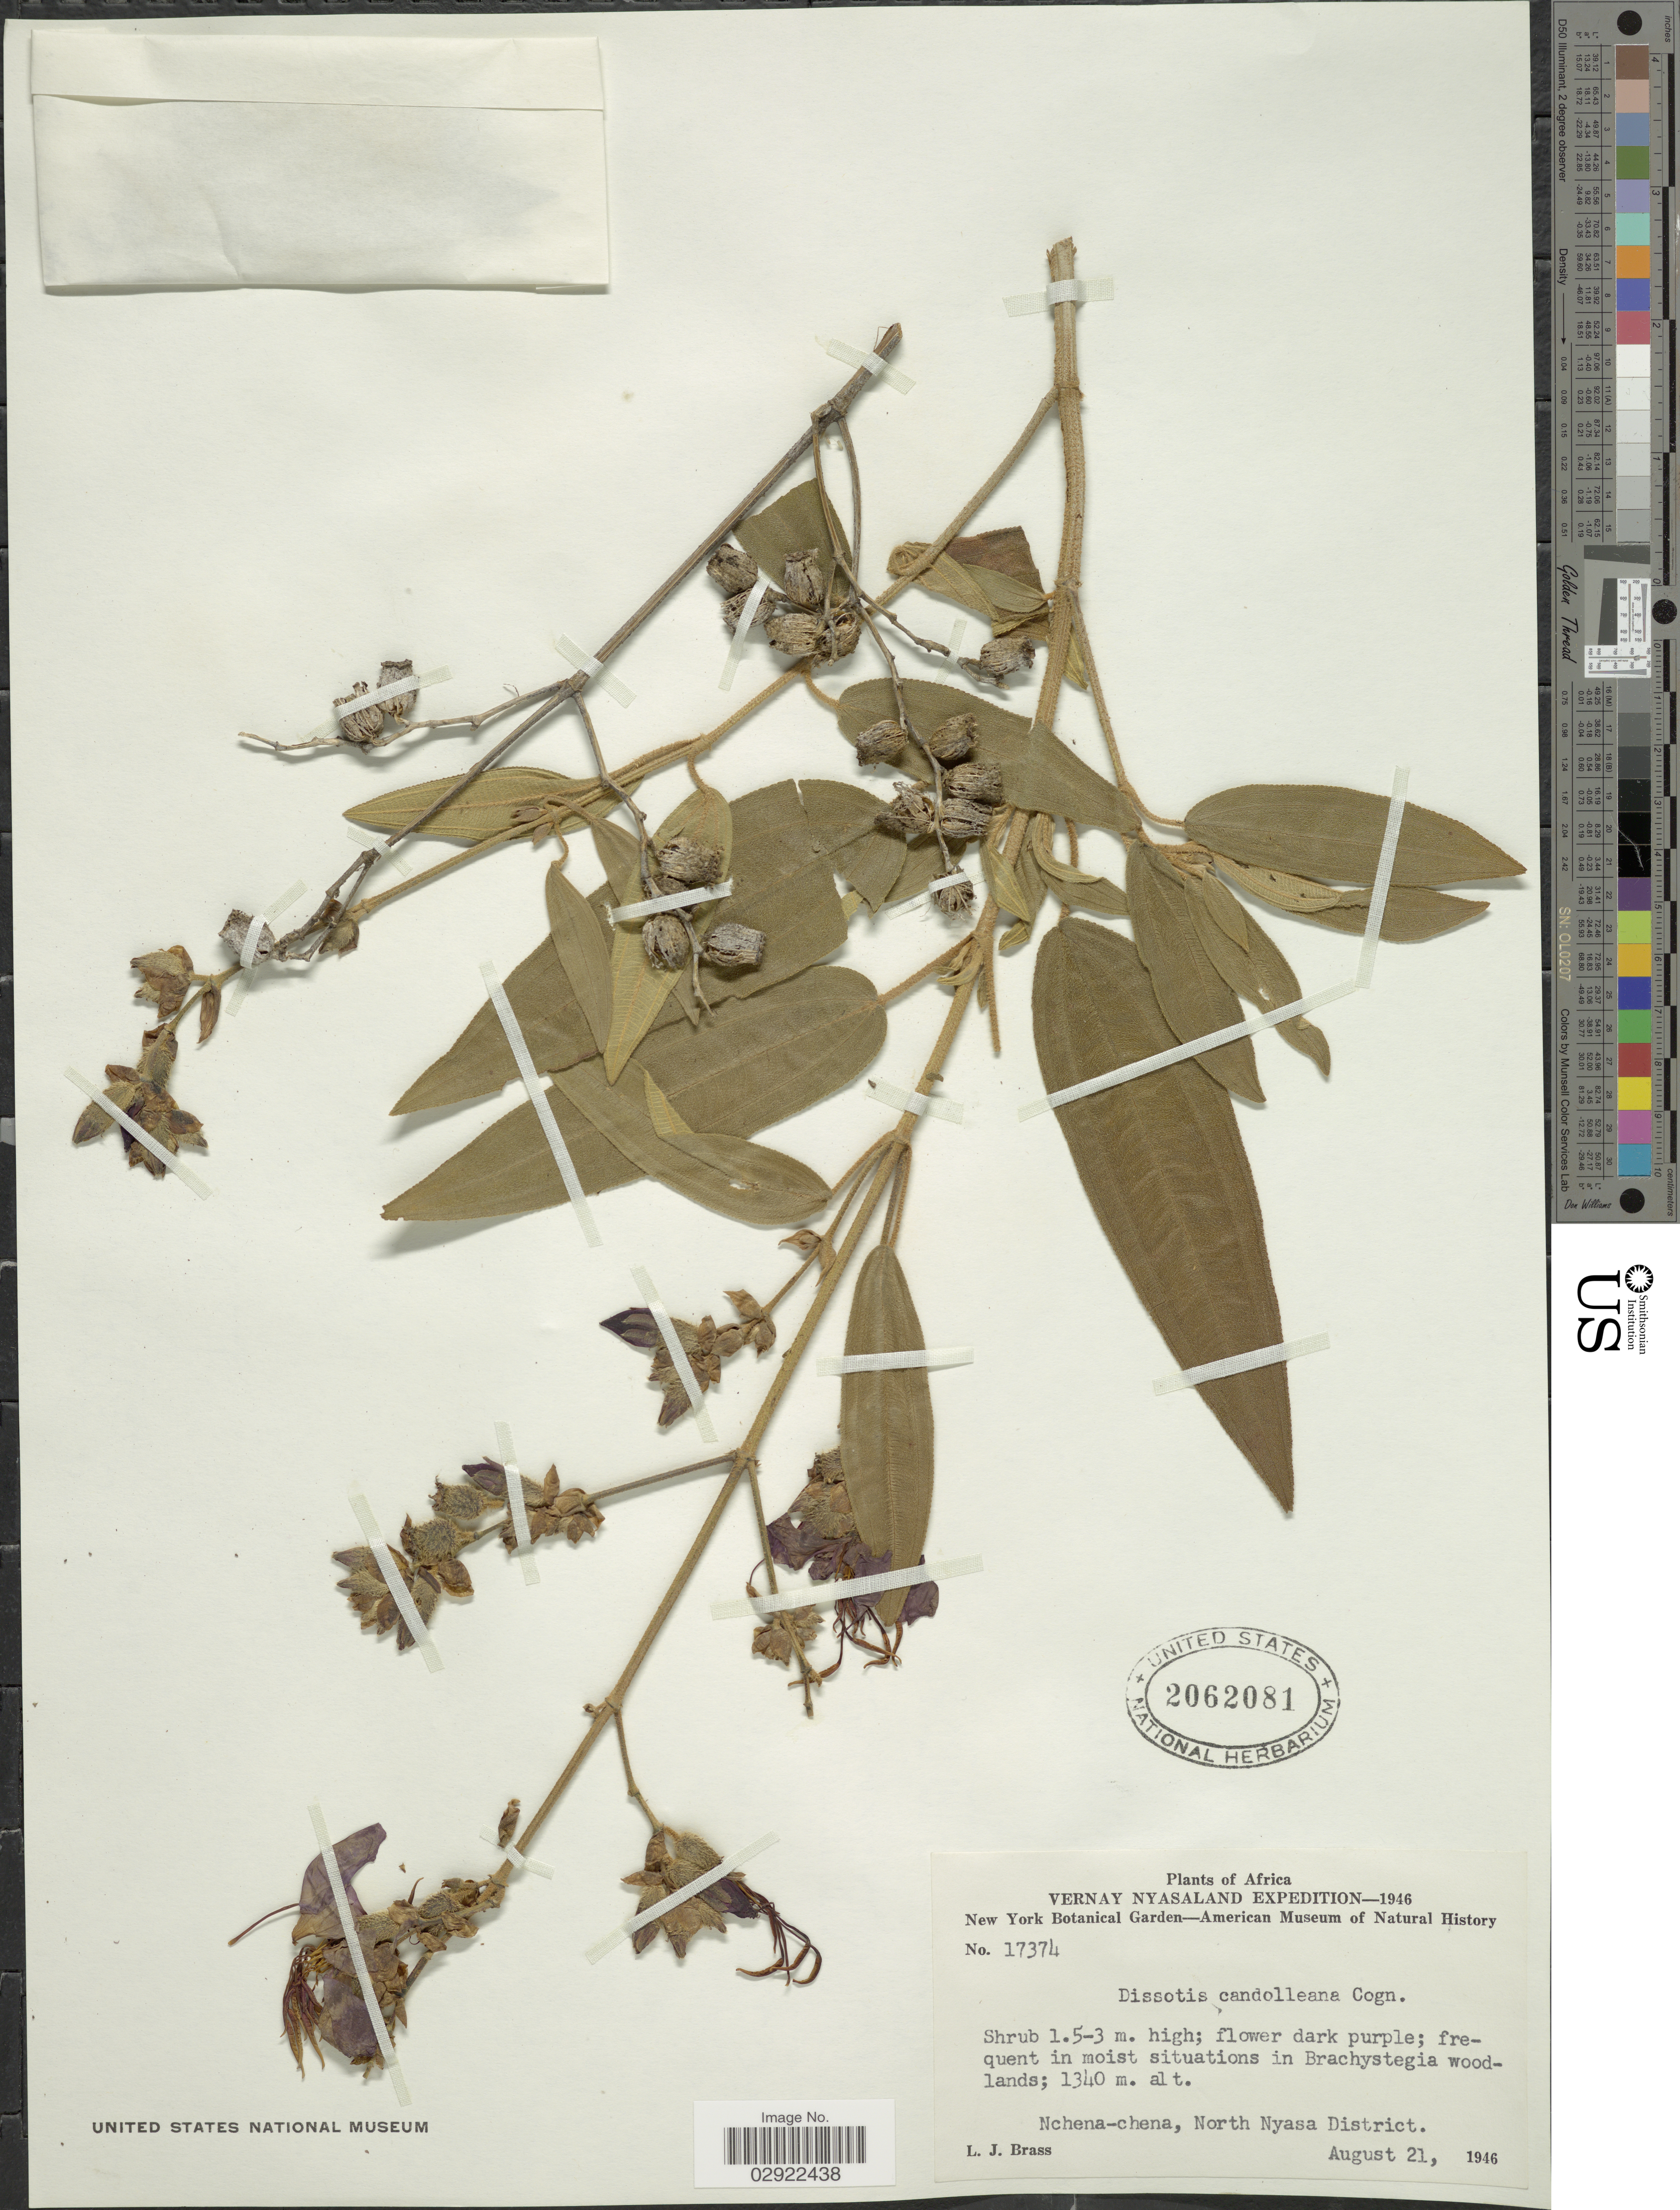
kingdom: Plantae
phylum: Tracheophyta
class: Magnoliopsida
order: Myrtales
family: Melastomataceae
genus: Rosettea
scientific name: Rosettea princeps var. candolleana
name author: (Cogn.) Ver.-Lib. & G. Kadereit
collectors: L. J. Brass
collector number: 17374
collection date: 1946-08-21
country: Malawi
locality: Vernay Nyasaland. Nchena-chena, North Nyasa District.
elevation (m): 1340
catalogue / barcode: US 2062081